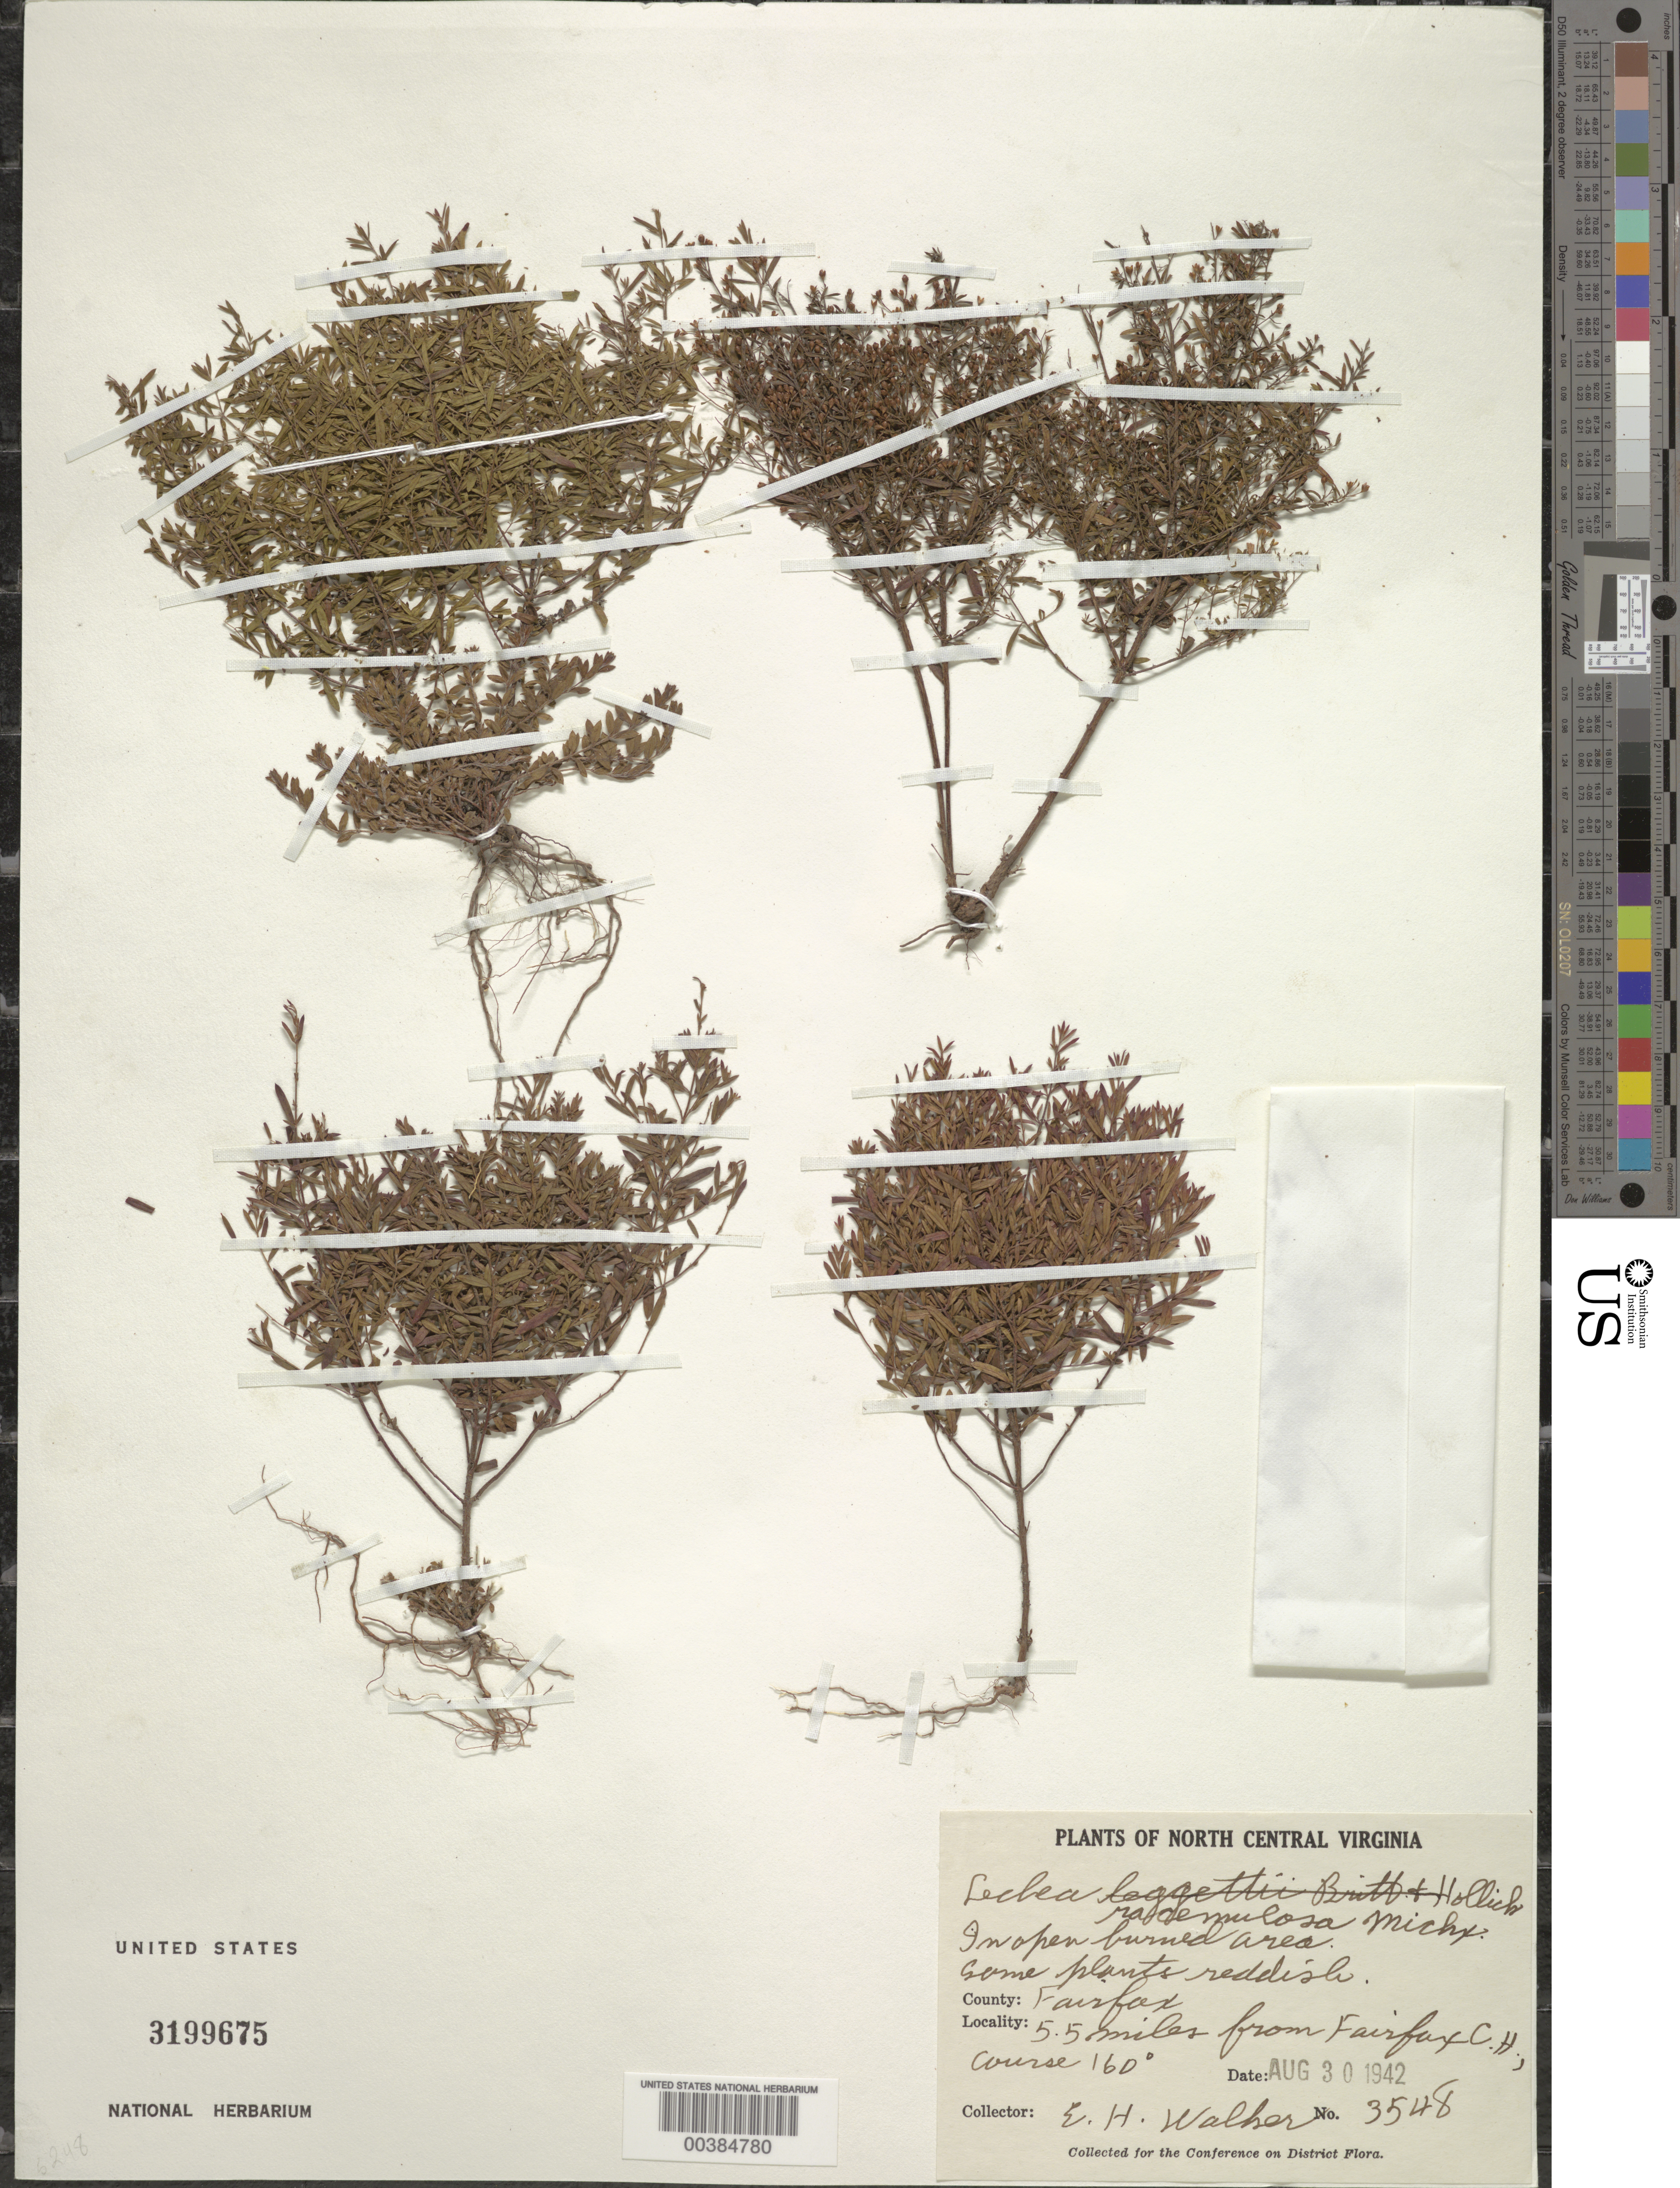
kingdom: Plantae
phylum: Tracheophyta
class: Magnoliopsida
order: Malvales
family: Cistaceae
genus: Lechea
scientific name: Lechea racemulosa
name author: Michx.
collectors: E. H. Walker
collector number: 3548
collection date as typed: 30 Aug 1942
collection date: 1942-08-30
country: United States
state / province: Virginia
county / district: Fairfax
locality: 5.5 M from Fairfax Court House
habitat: In open burned area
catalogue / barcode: US 3199675